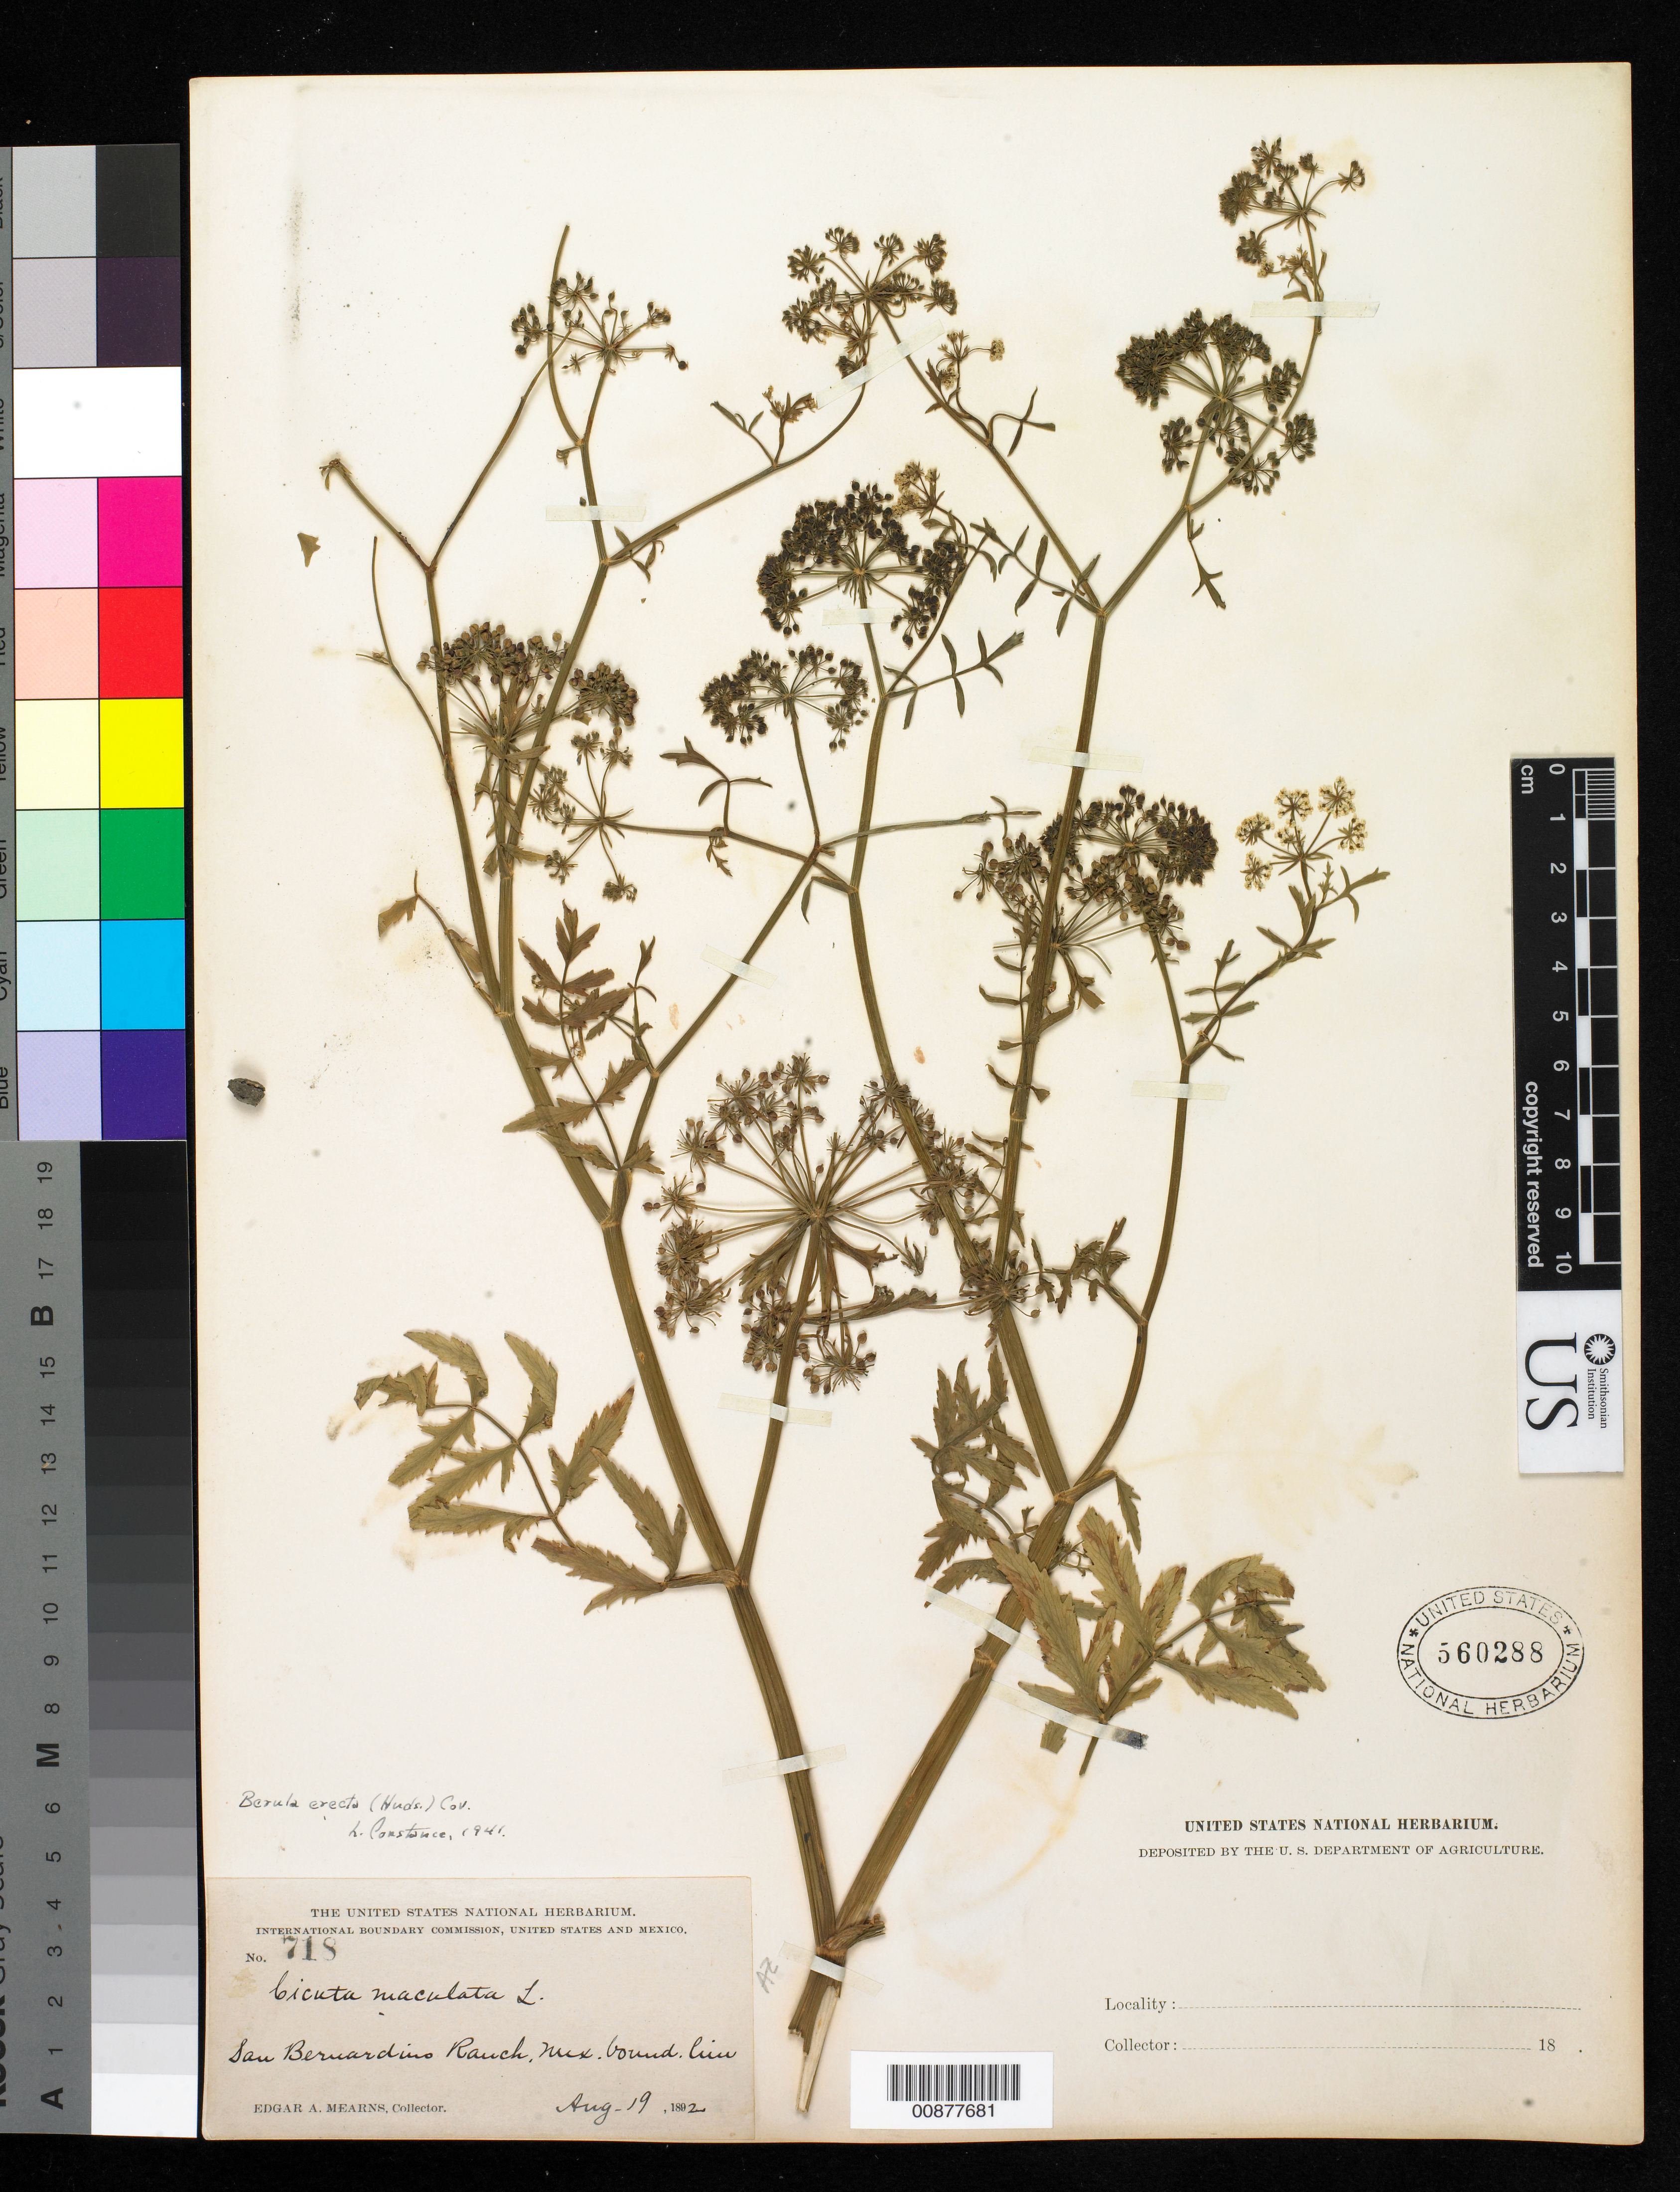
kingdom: Plantae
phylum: Tracheophyta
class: Magnoliopsida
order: Apiales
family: Apiaceae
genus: Berula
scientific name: Berula erecta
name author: (Huds.) Coville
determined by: Constance, L., (UC), University of California Berkeley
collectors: E. A. Mearns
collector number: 718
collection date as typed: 19 Aug 1892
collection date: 1892-08-19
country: United States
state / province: Arizona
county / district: Cochise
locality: San Bernardino Ranch, Mexican Boundary Line.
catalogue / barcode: US 560288